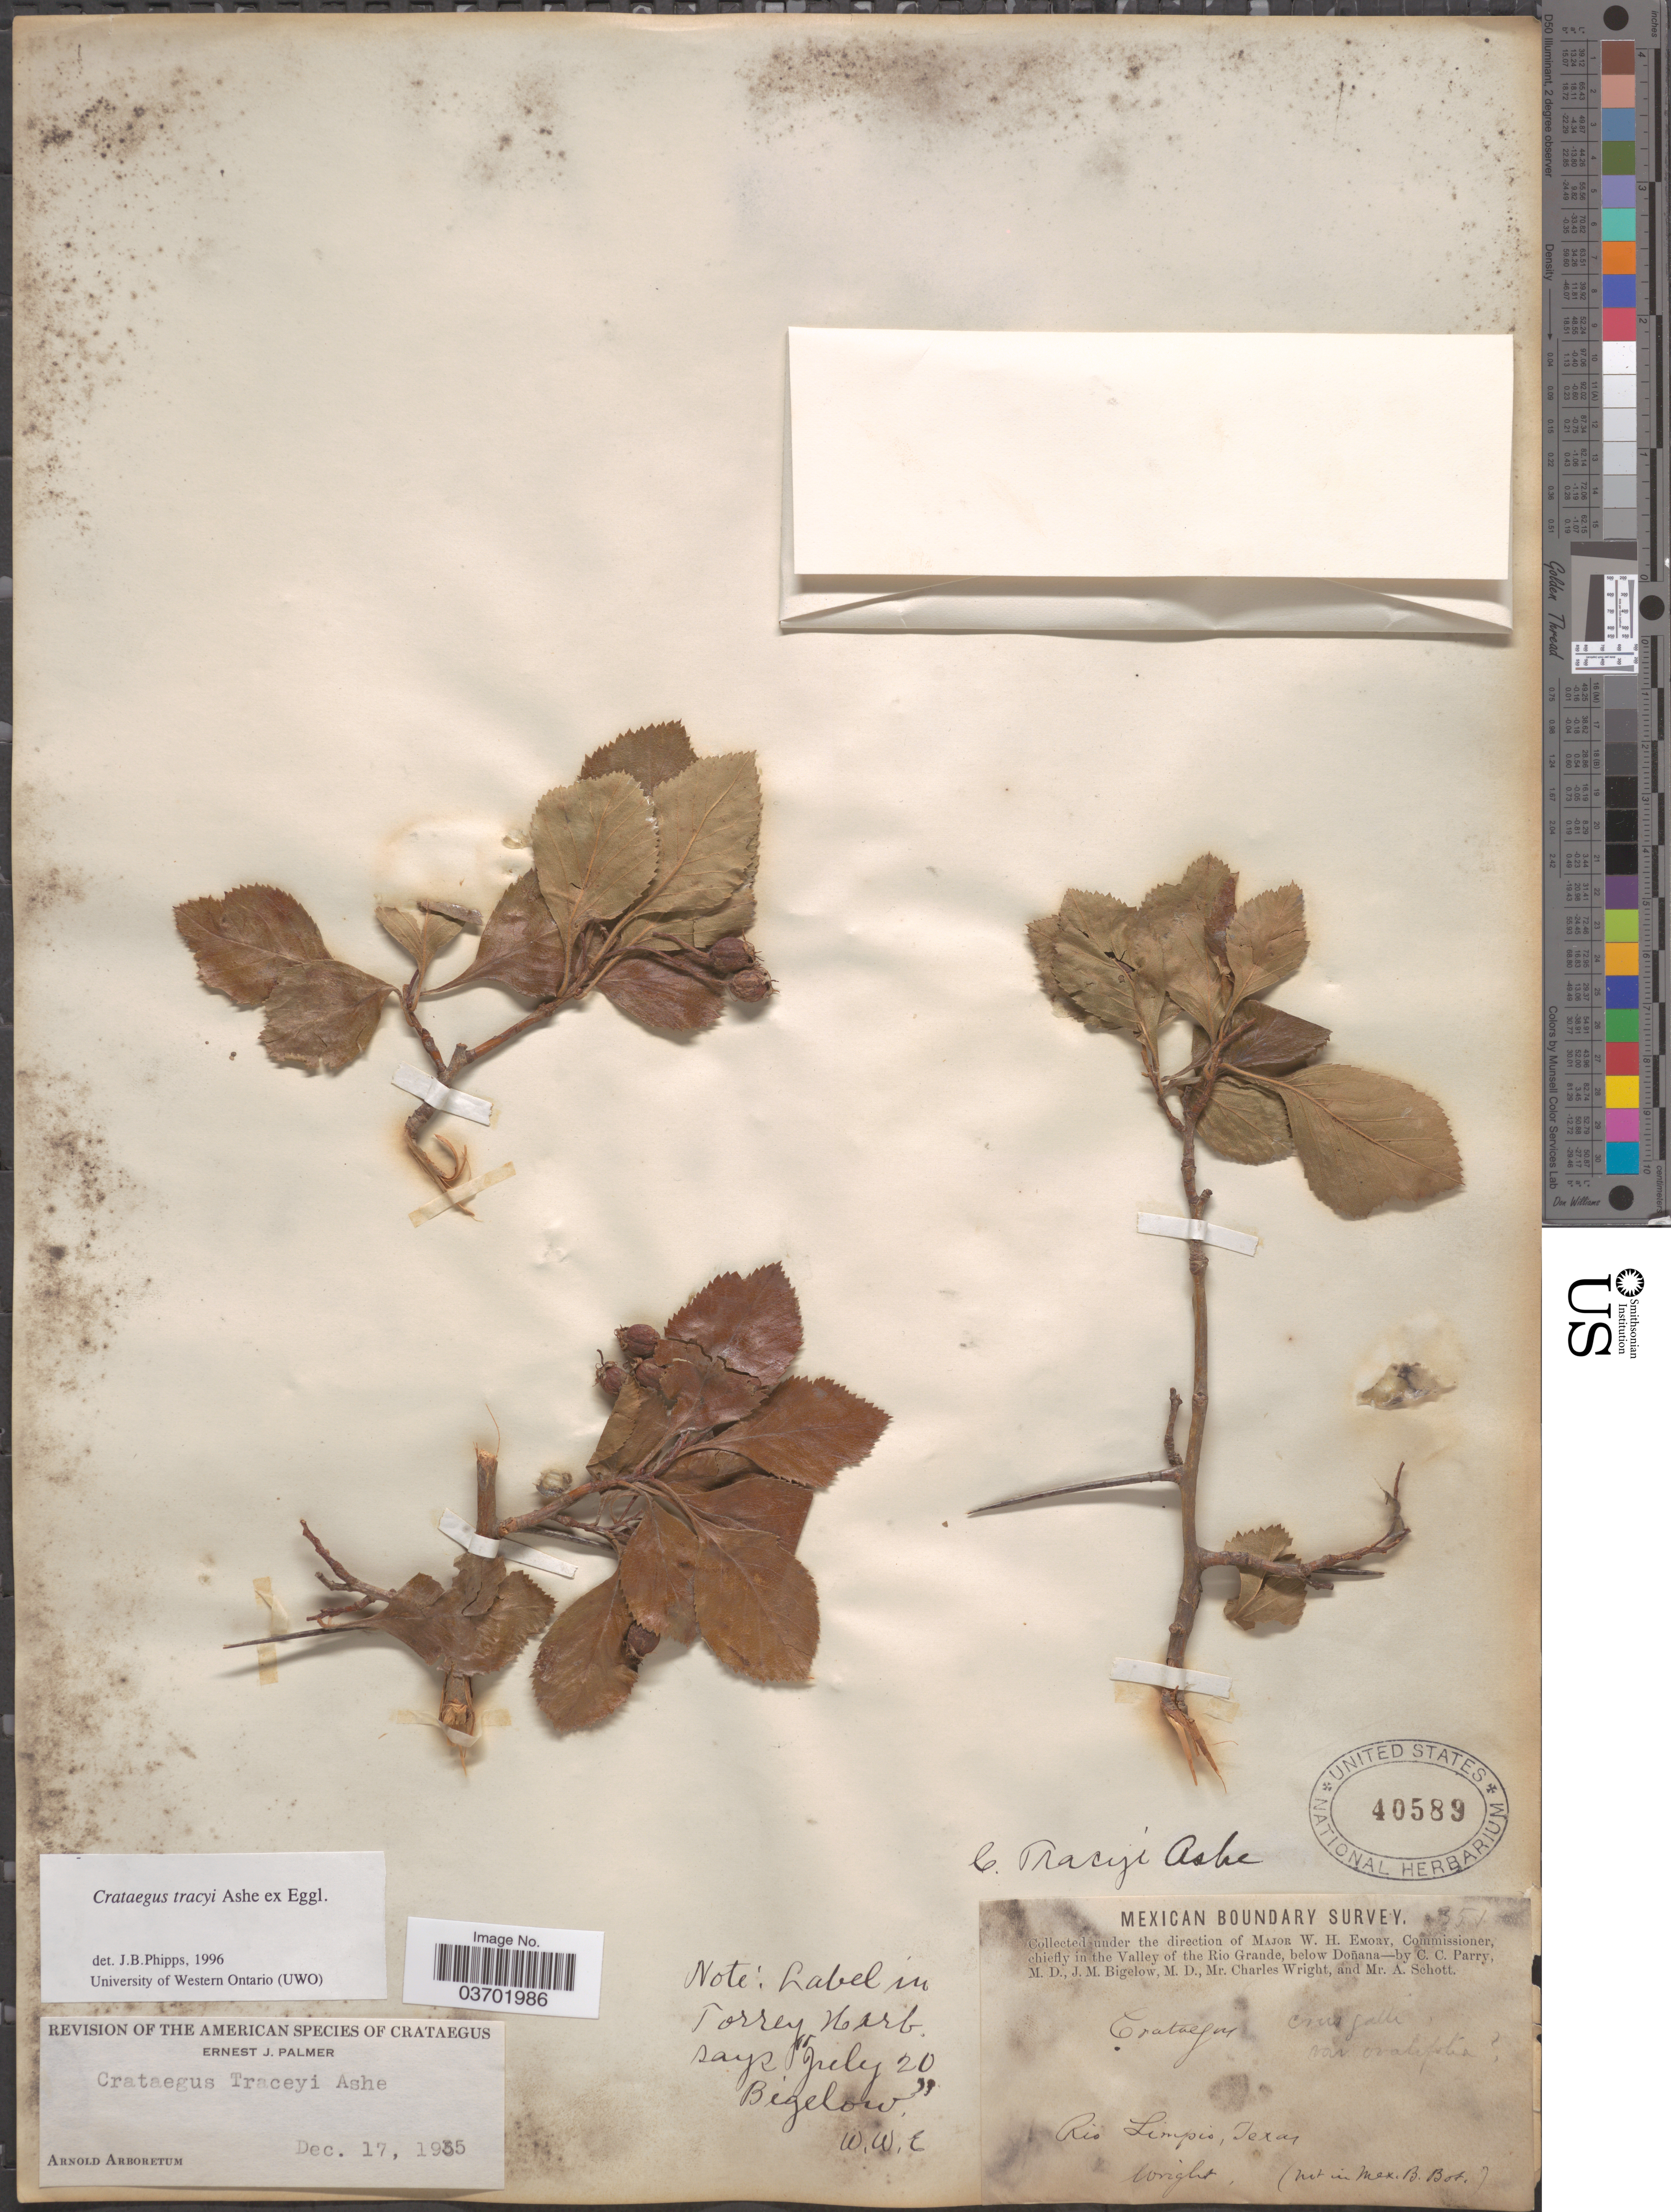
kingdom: Plantae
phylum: Tracheophyta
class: Magnoliopsida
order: Rosales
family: Rosaceae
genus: Crataegus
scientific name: Crataegus tracyi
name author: Ashe ex Eggl.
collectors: C. C. Parry, J. M. Bigelow, C. Wright & A. Schott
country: United States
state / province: Texas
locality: Valley of the Rio Grande, below Doñana. Rio Limpis.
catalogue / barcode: US 40589